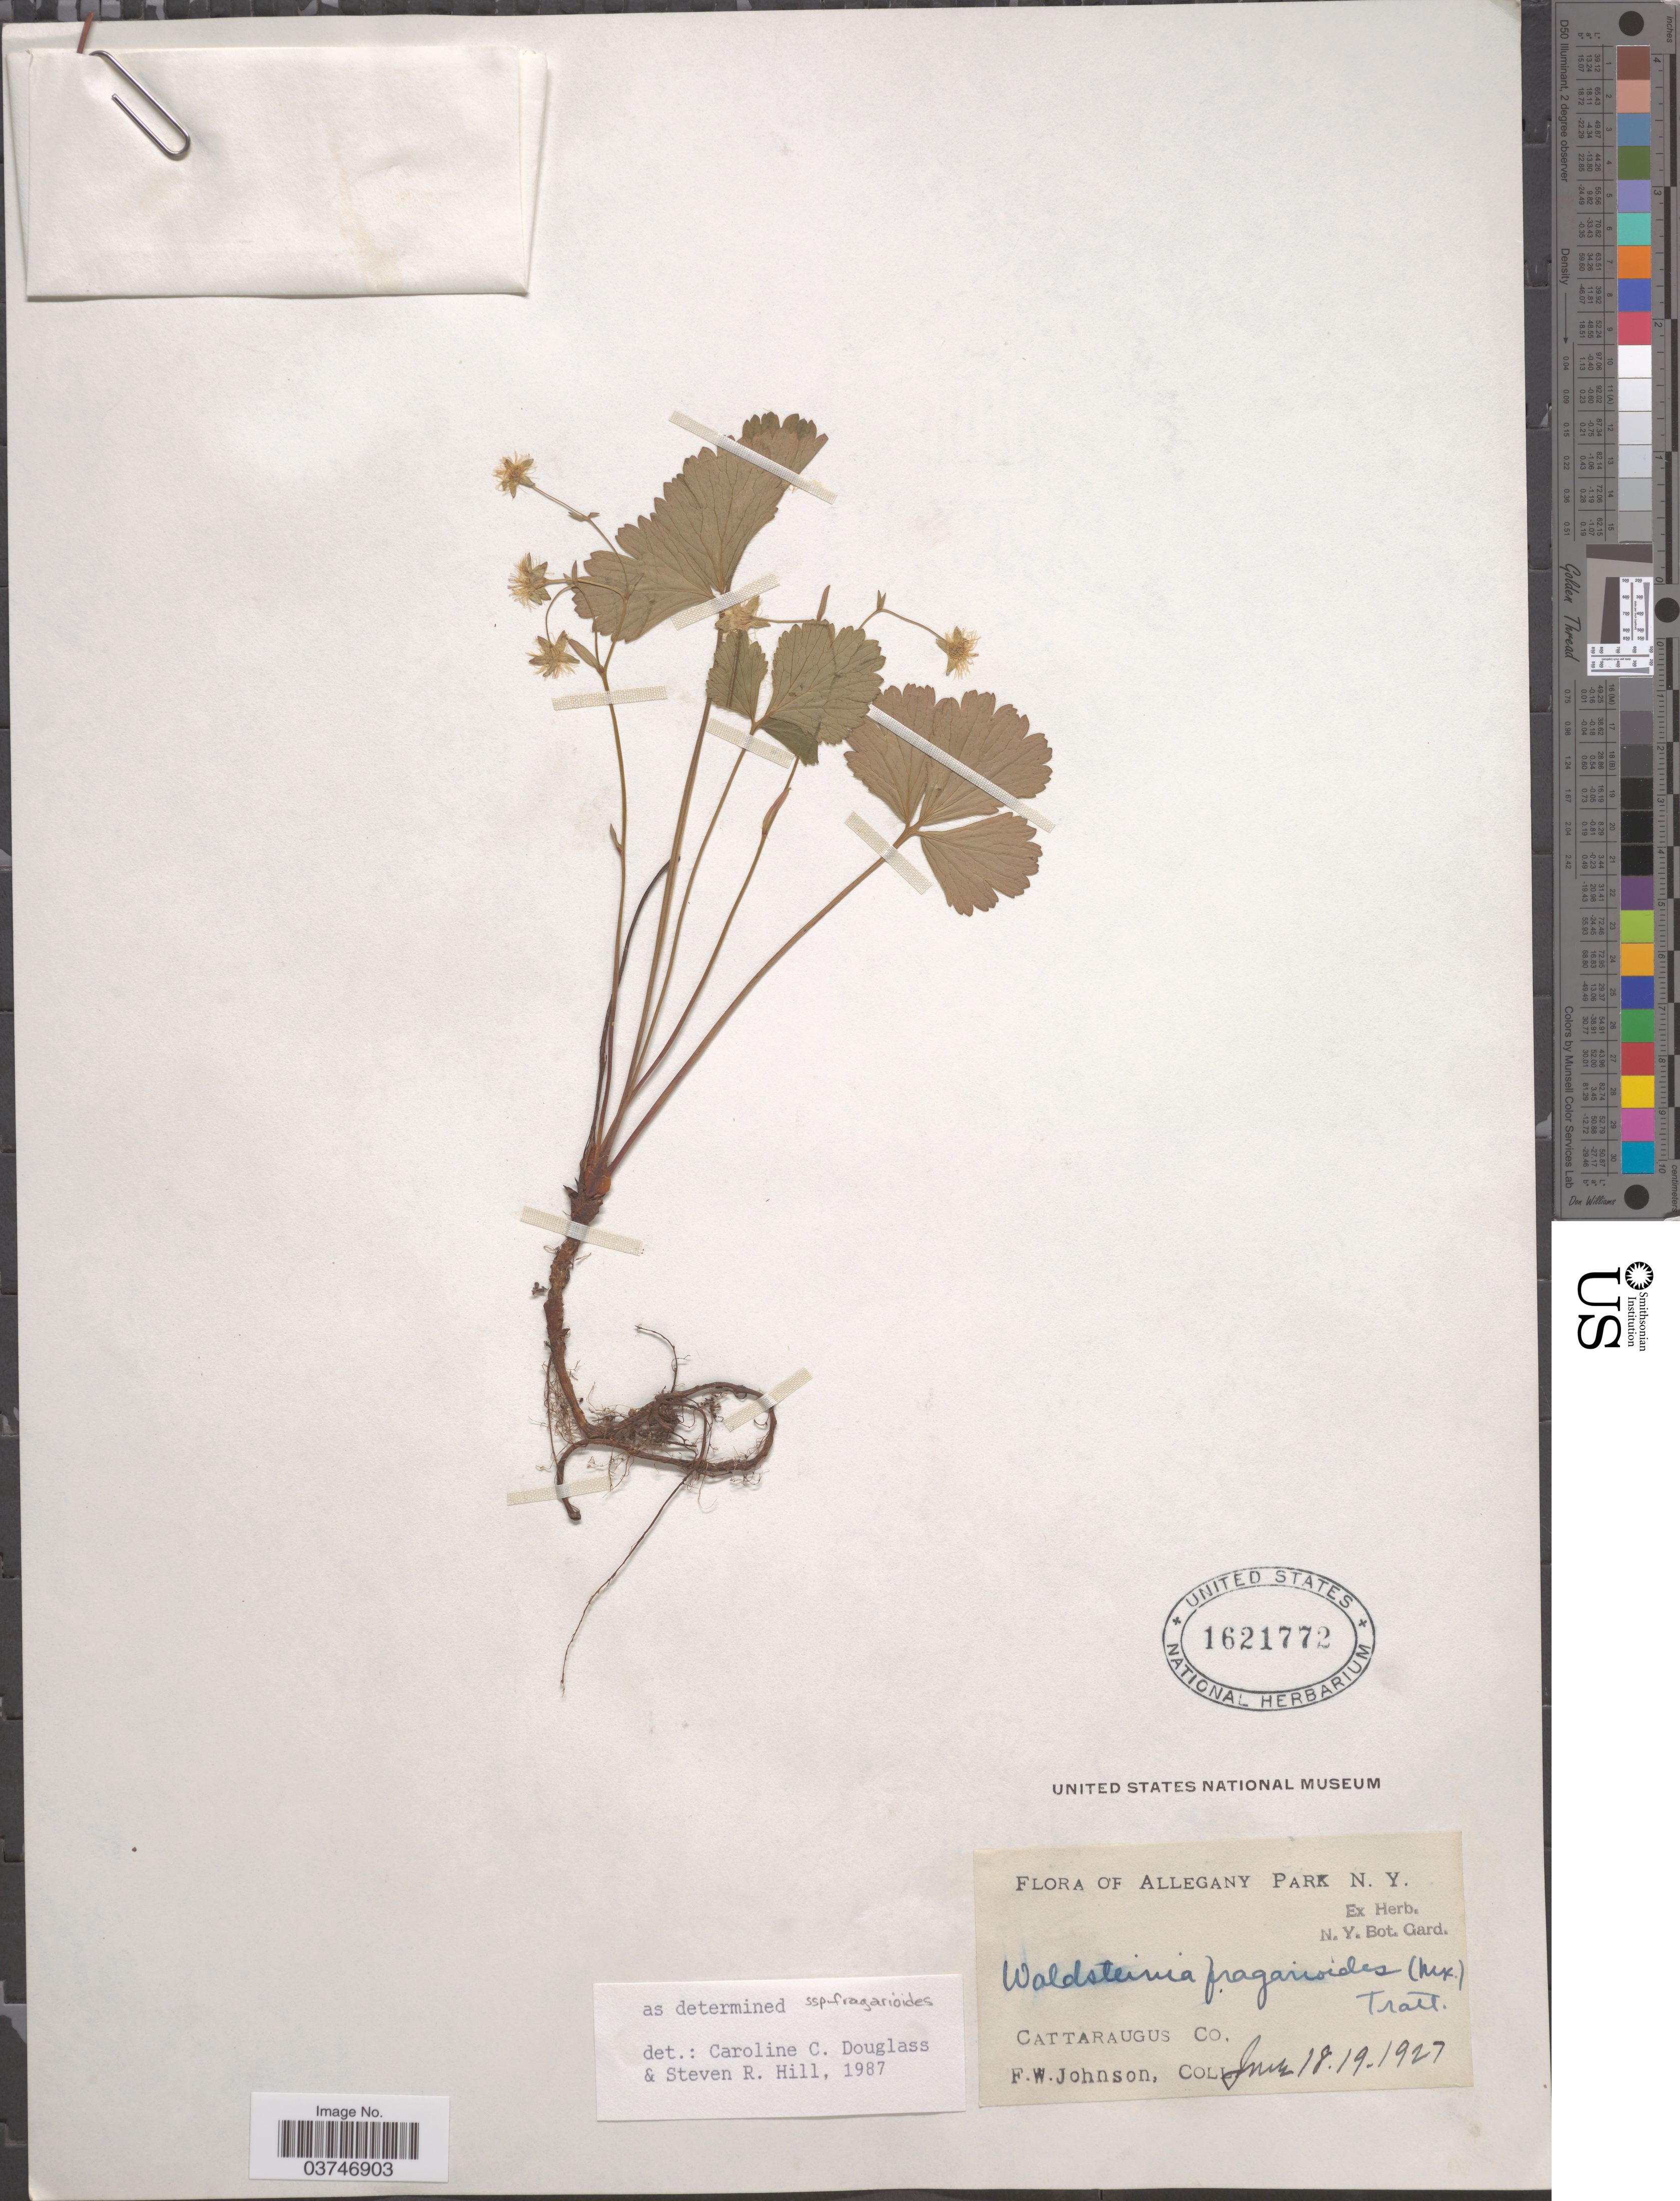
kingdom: Plantae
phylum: Tracheophyta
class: Magnoliopsida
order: Rosales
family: Rosaceae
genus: Waldsteinia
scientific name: Waldsteinia fragarioides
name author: (Michx.) Tratt.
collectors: F. W. Johnson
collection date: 1927-06-18/1927-06-19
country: United States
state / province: New York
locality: Allegany Park. Cattaraugus Co.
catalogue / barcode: US 1621772